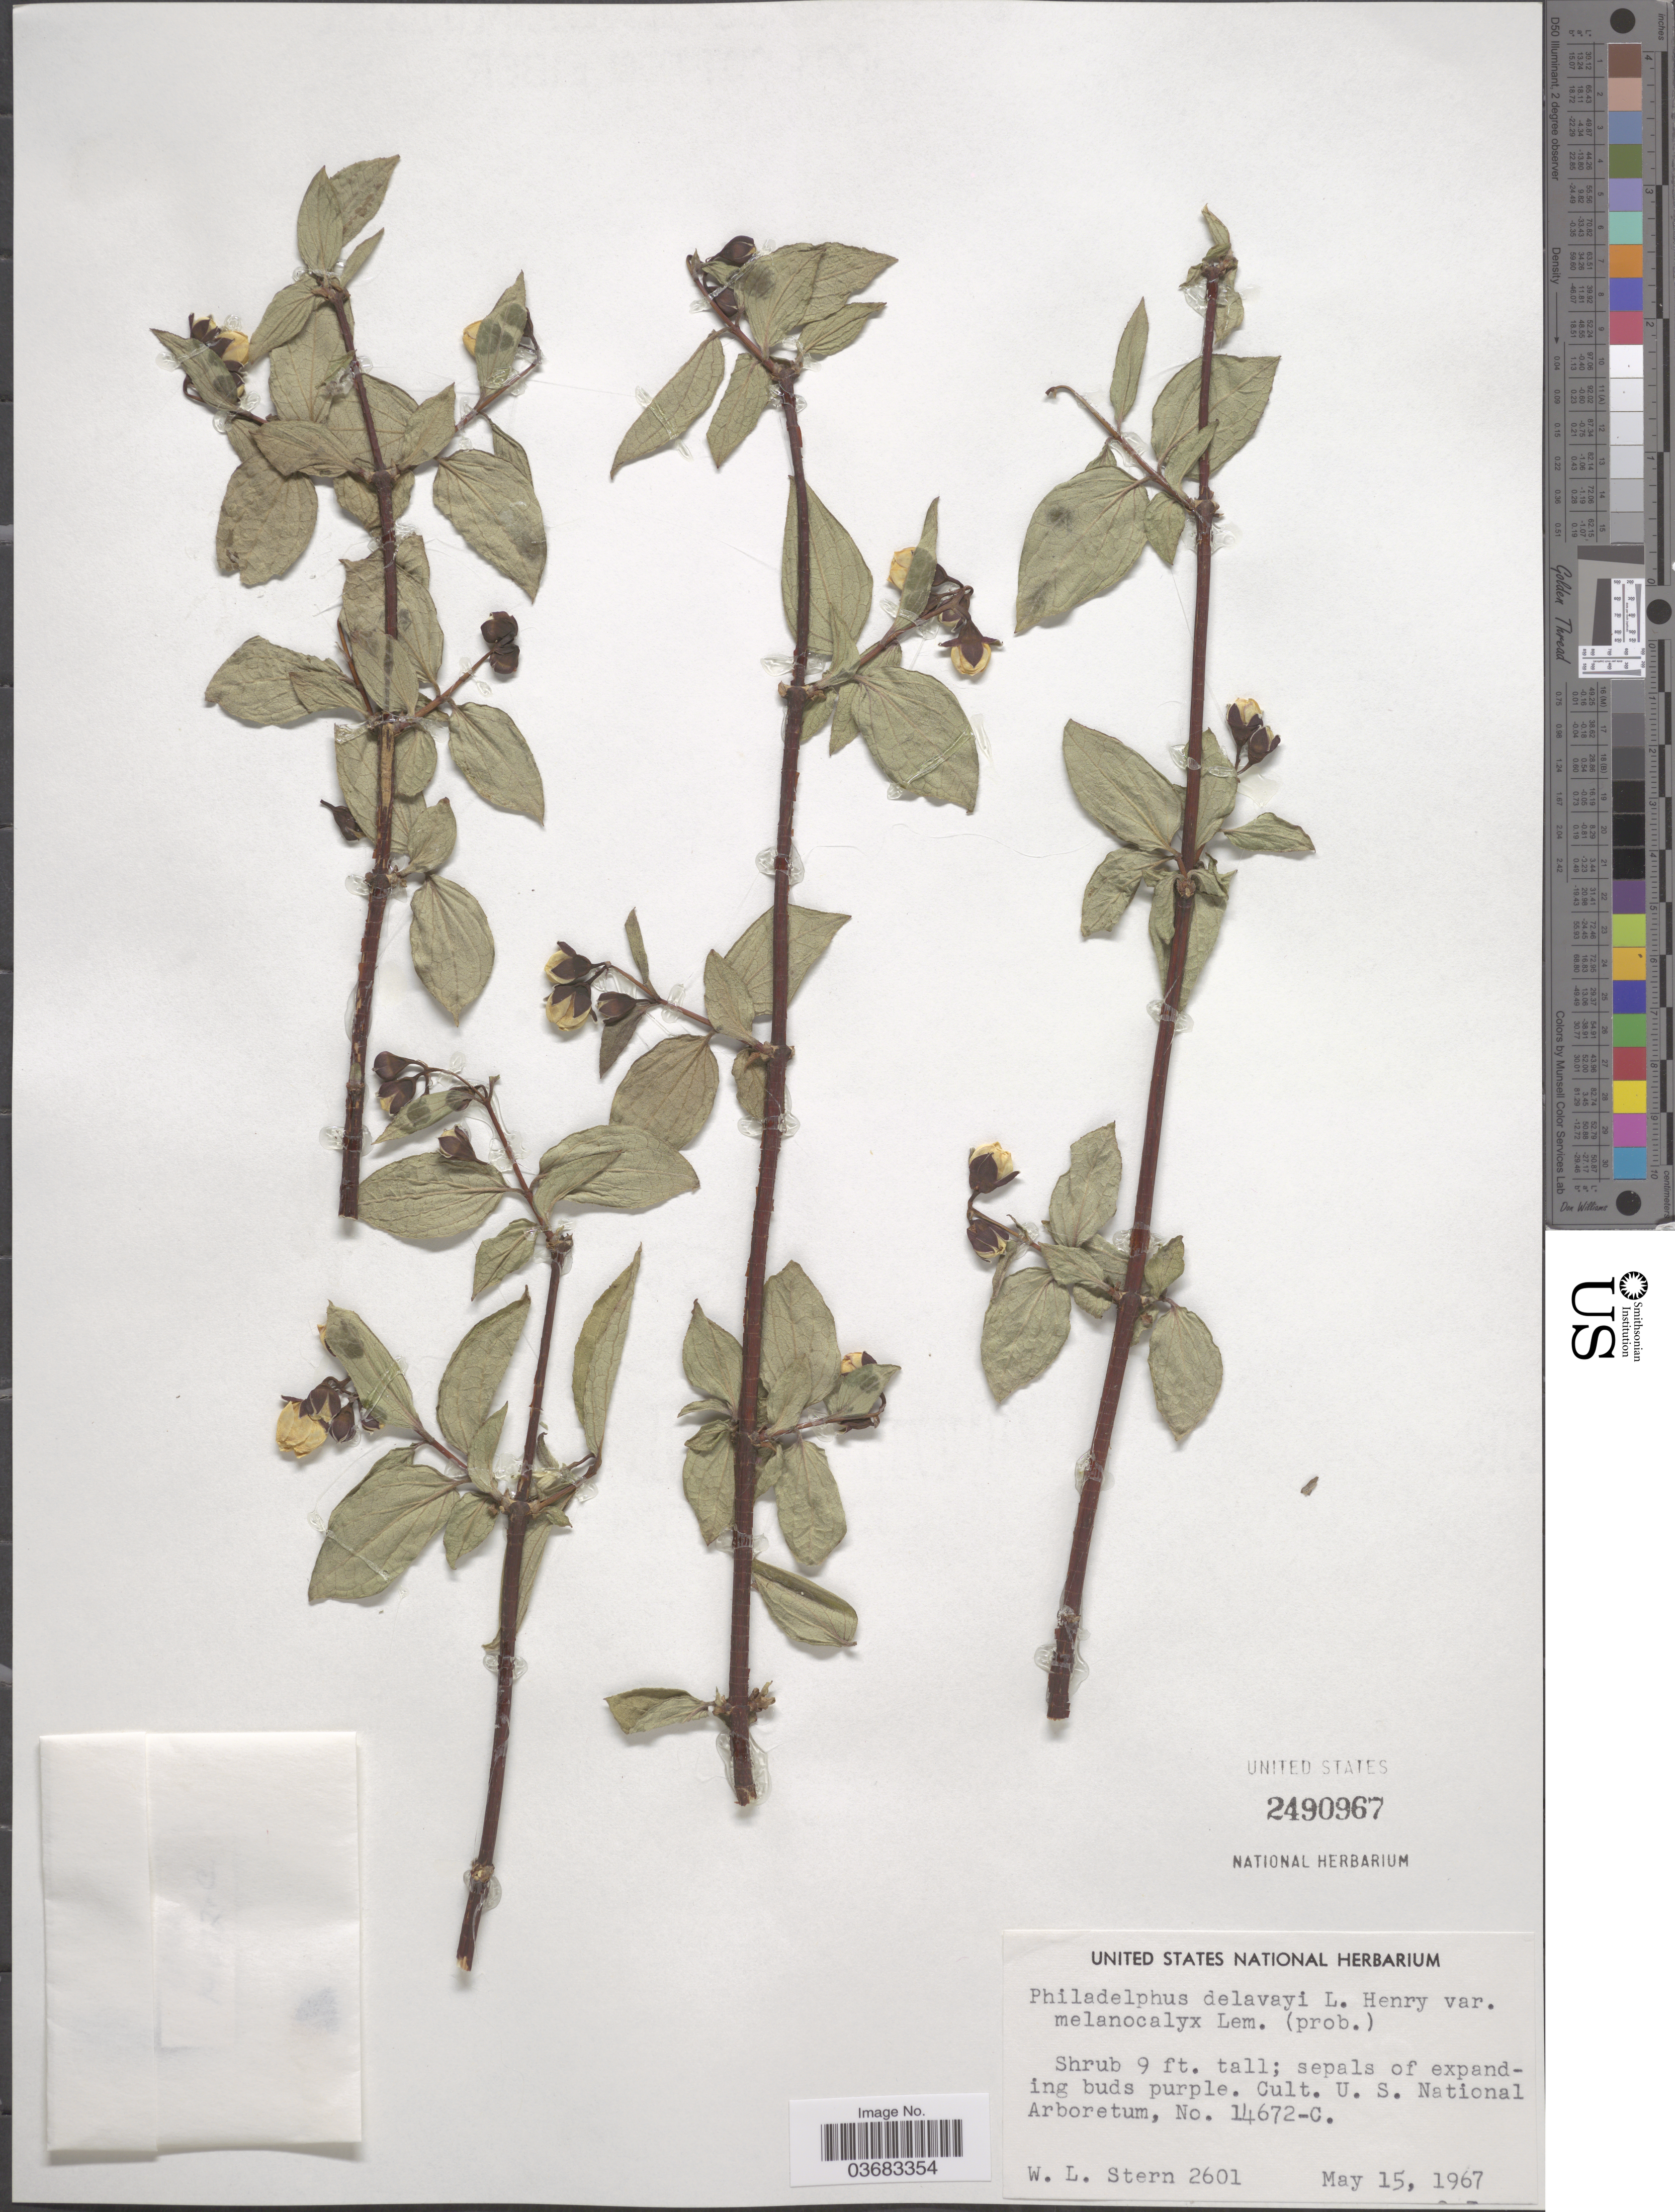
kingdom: Plantae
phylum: Tracheophyta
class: Magnoliopsida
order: Cornales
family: Hydrangeaceae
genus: Philadelphus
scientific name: Philadelphus delavayi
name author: L.Henry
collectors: W. L. Stern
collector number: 2601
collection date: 1967-05-15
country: United States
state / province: District of Columbia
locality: Cult. U.S. National Arboretum, No. 14672-C.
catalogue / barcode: US 2490967